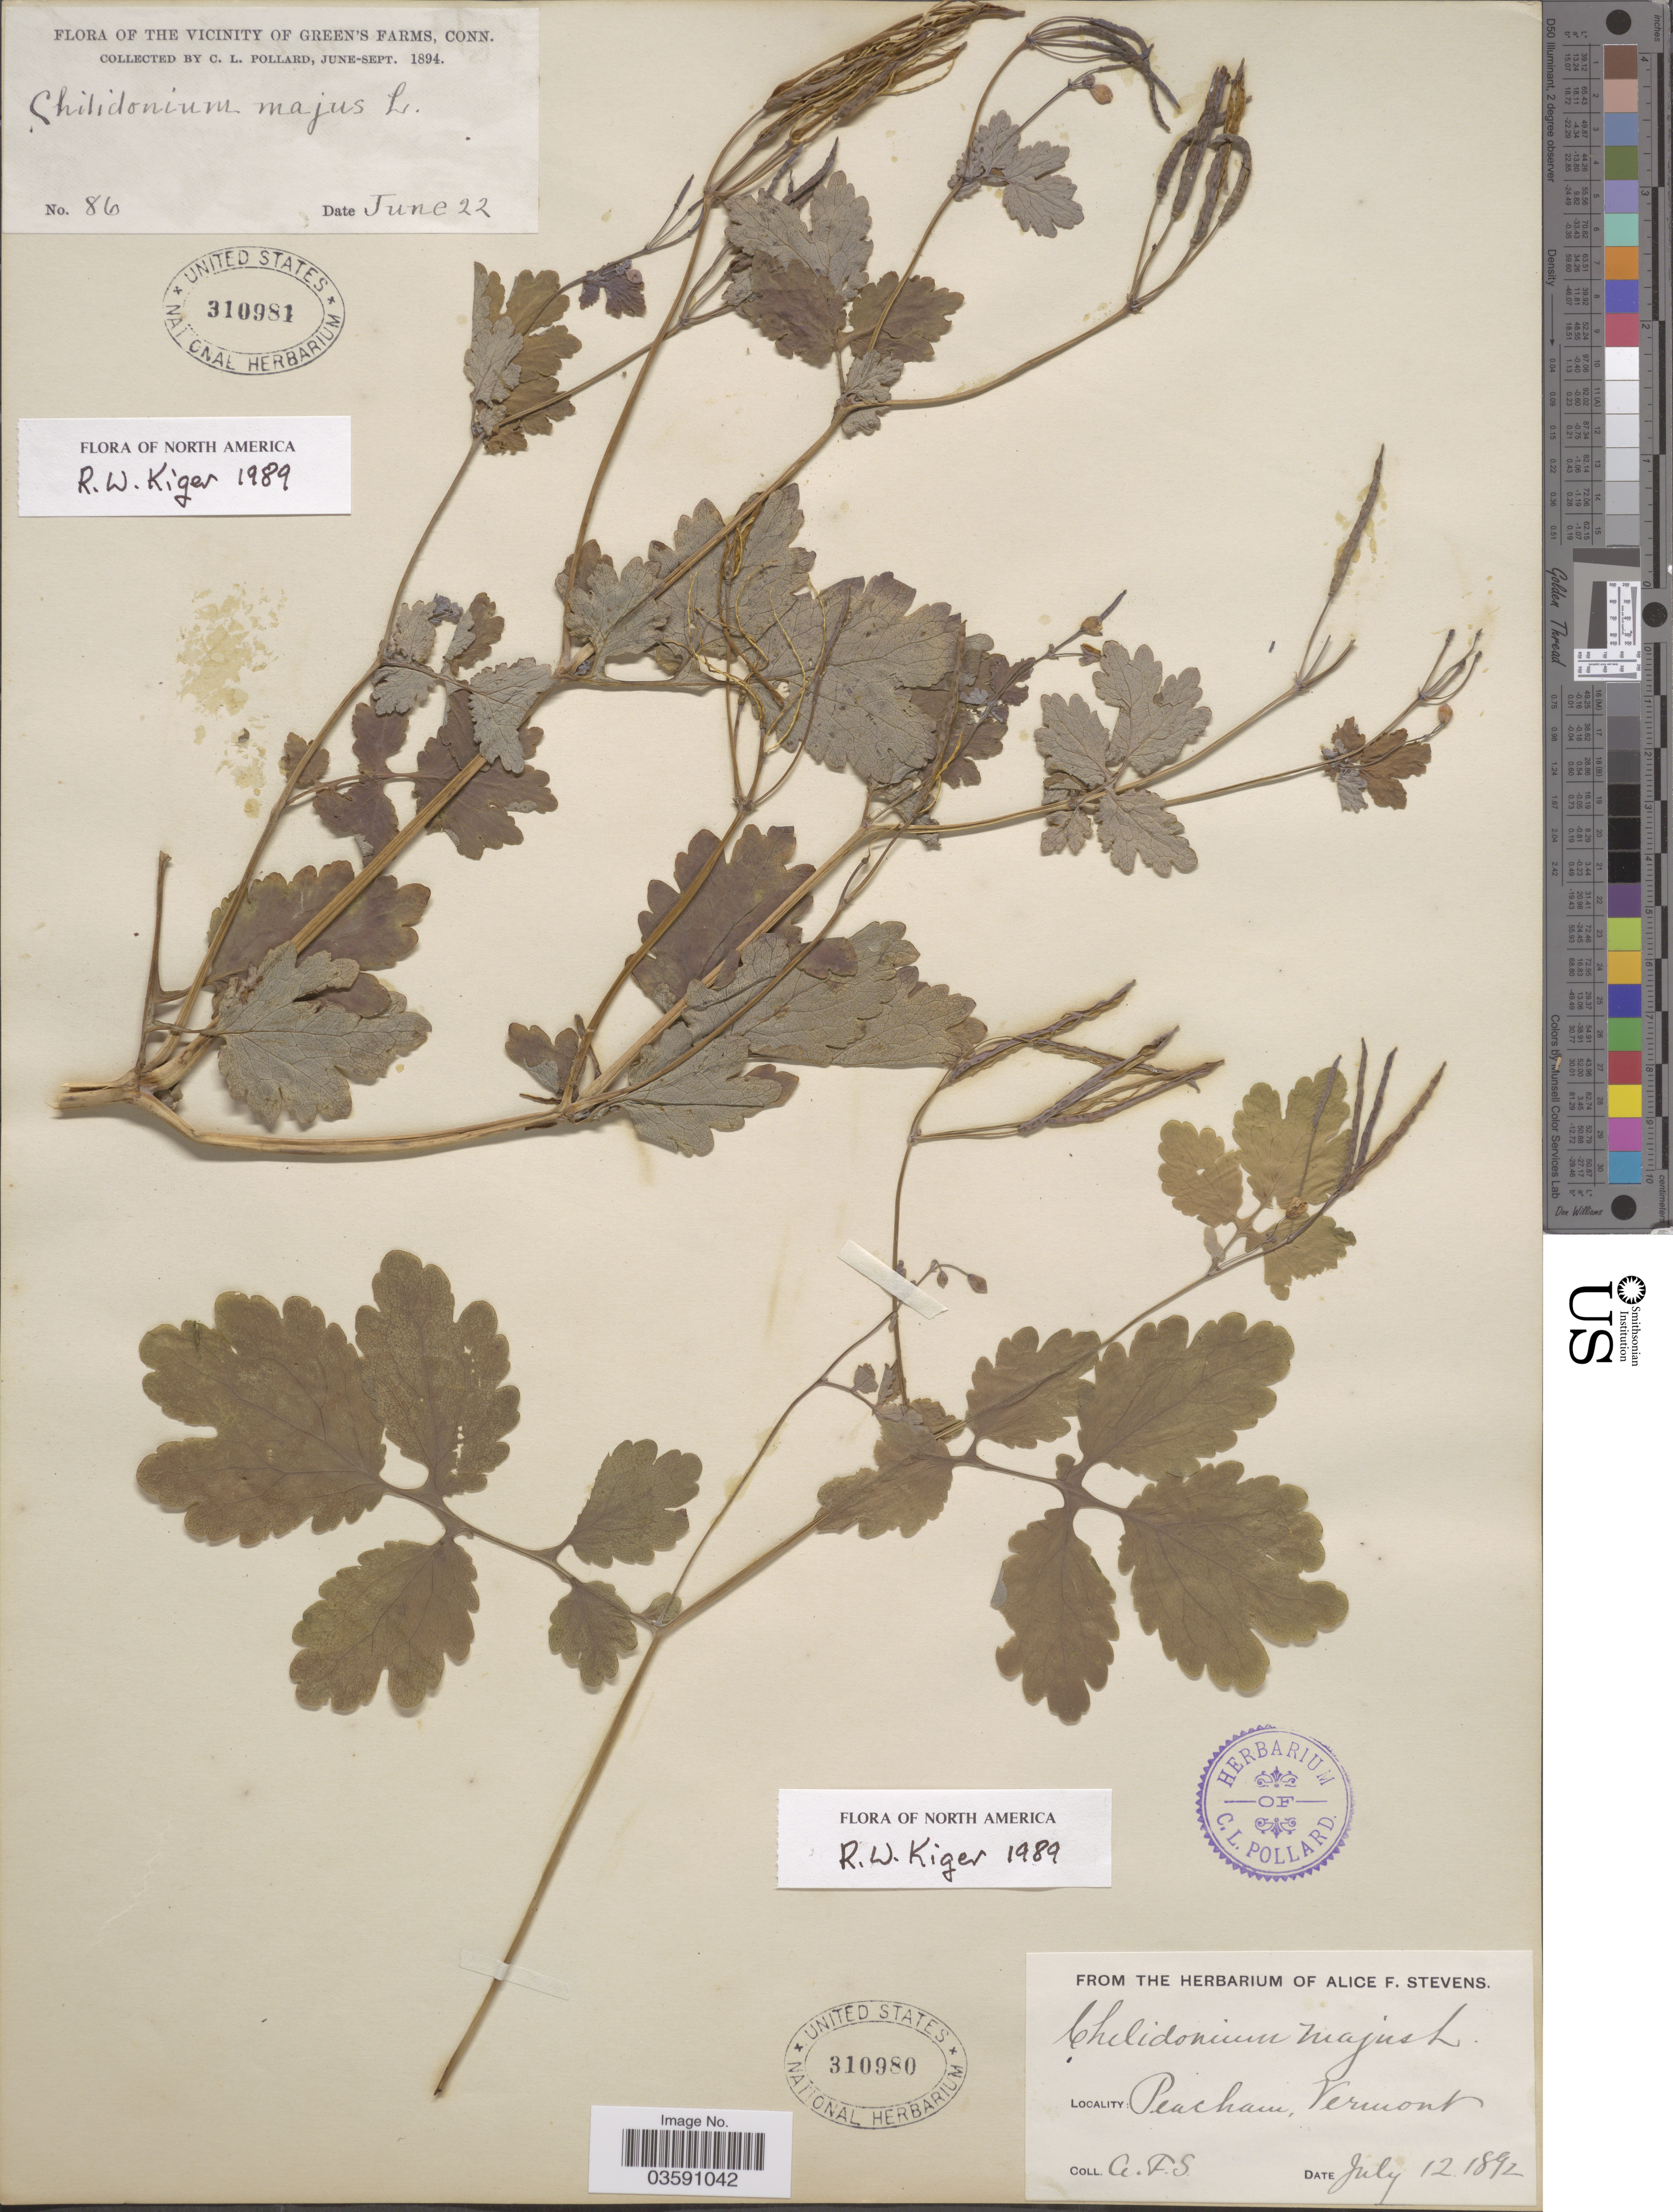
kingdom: Plantae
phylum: Tracheophyta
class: Magnoliopsida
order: Ranunculales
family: Papaveraceae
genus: Chelidonium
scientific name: Chelidonium majus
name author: L.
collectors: C. L. Pollard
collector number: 86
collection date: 1894-06-22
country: United States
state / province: Connecticut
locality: In the Vicinity of Green's Farms.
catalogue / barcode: US 310981